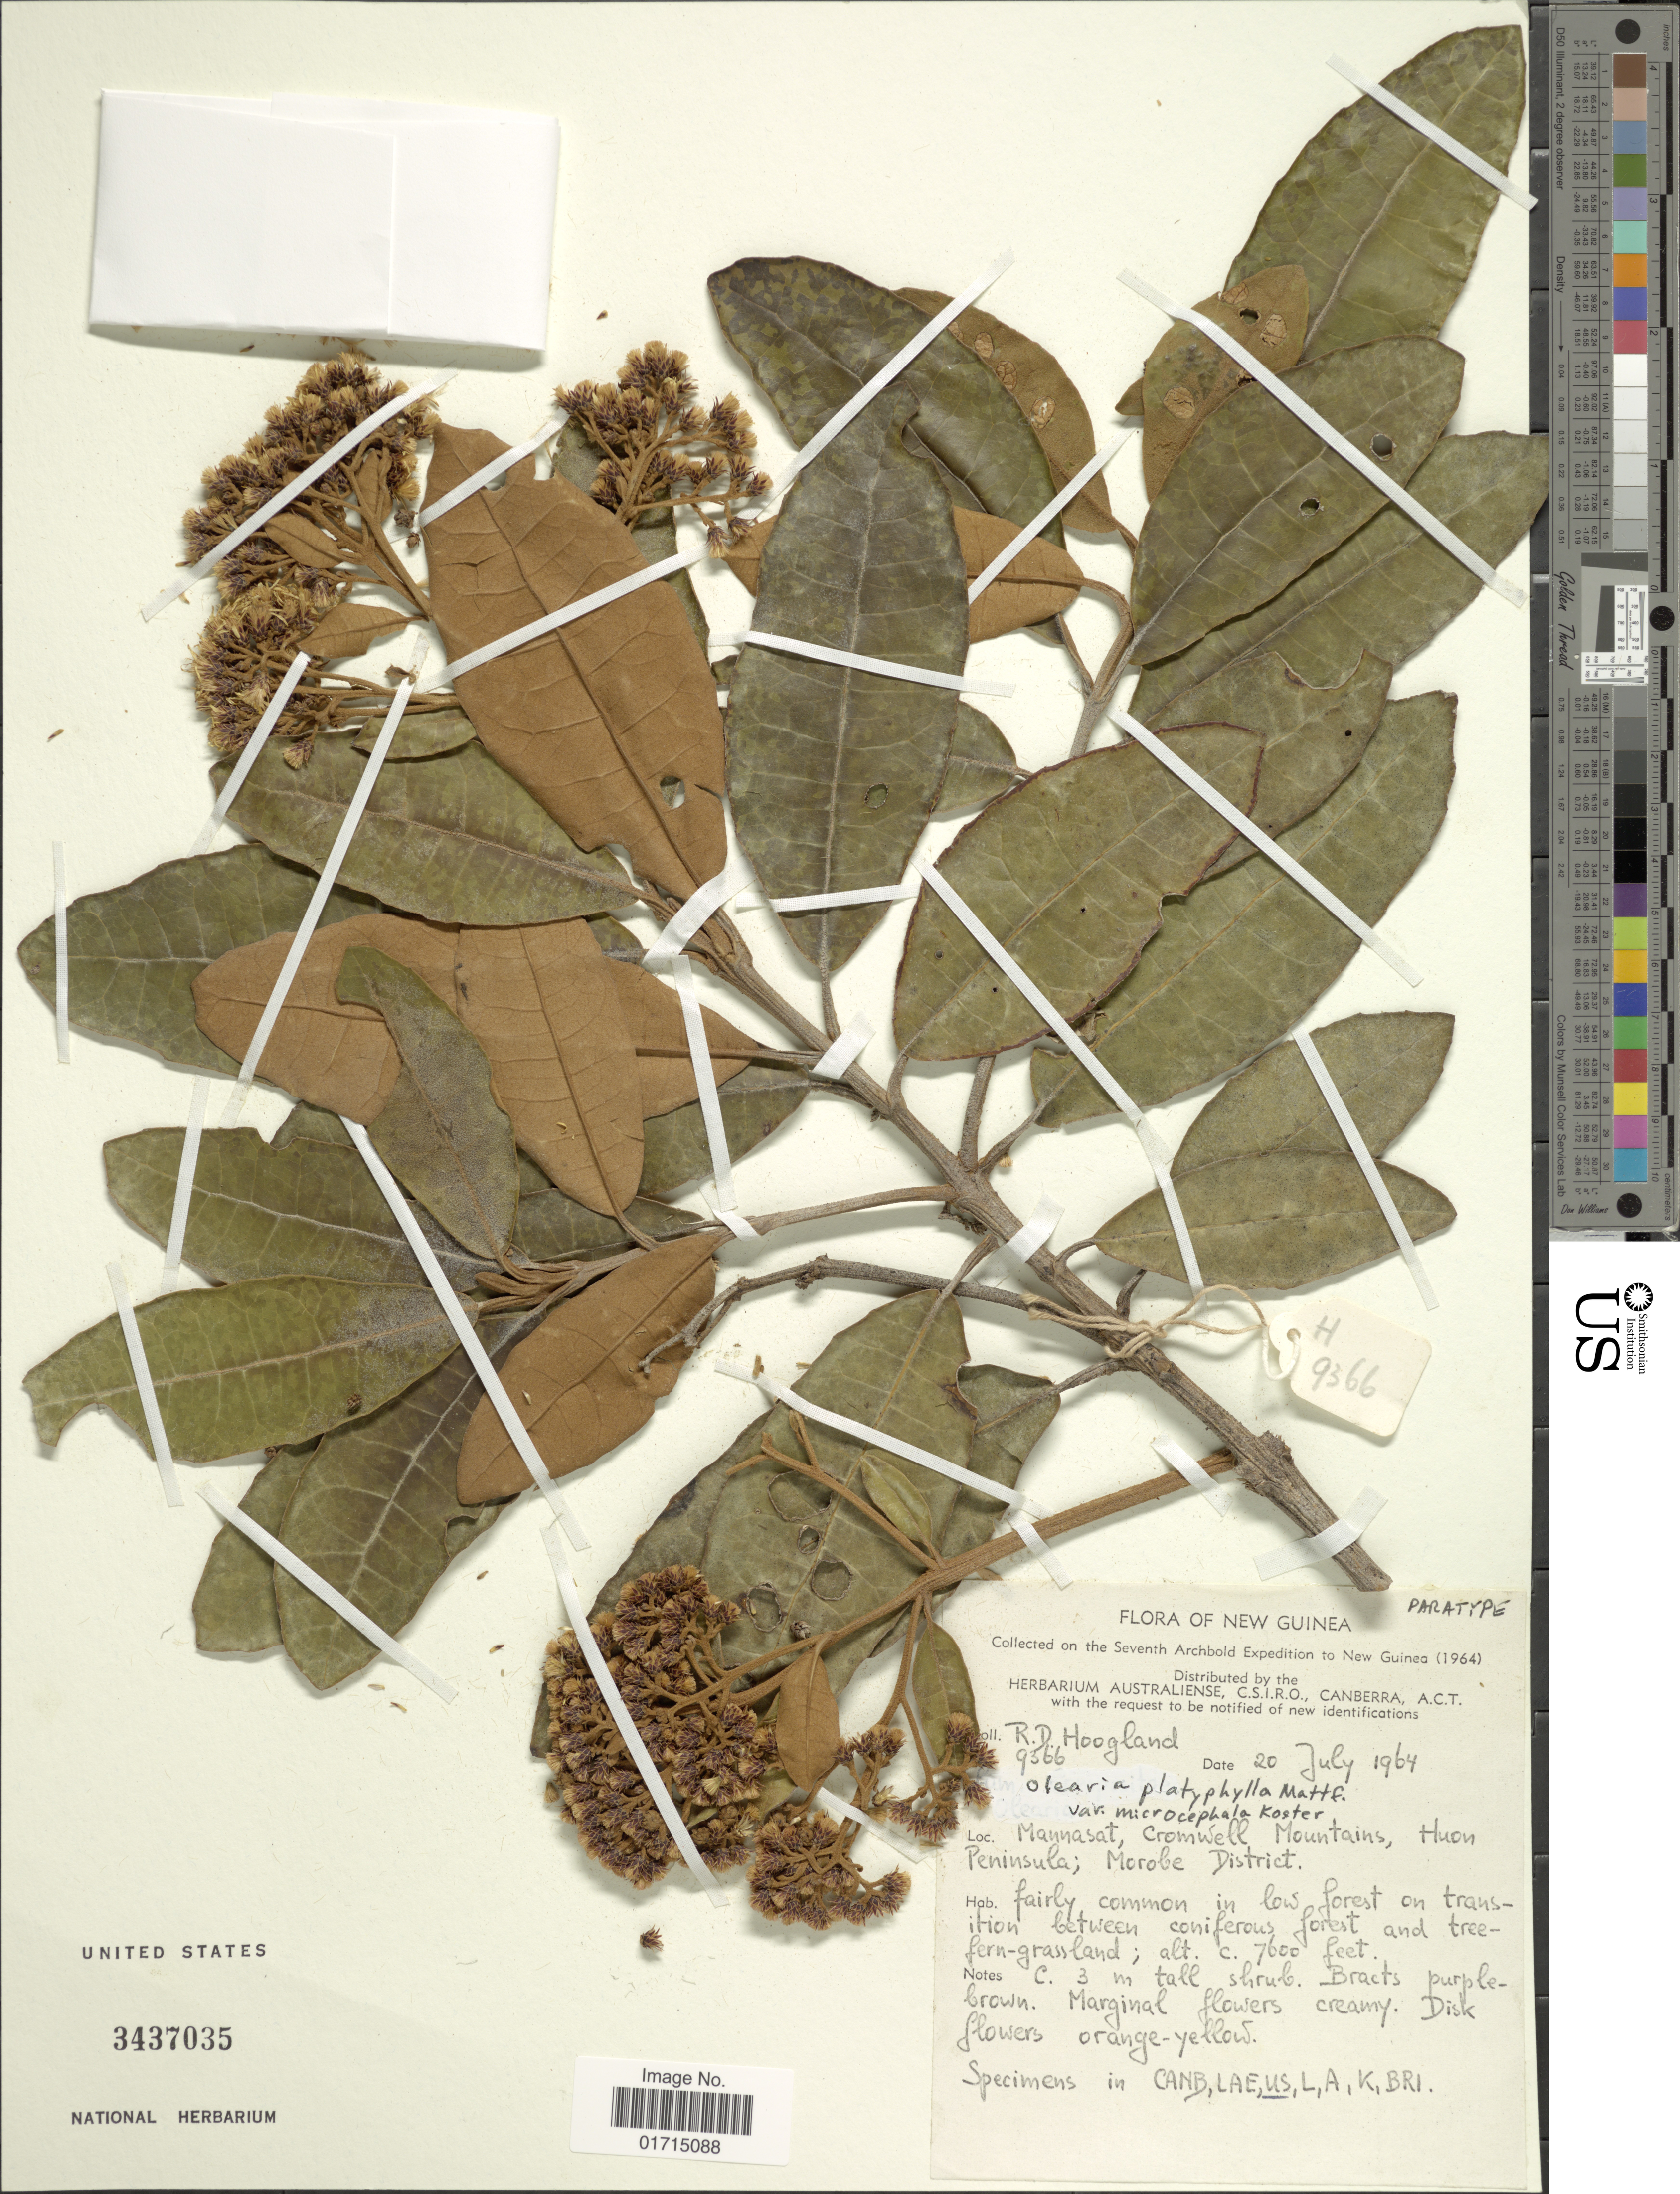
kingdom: Plantae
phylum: Tracheophyta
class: Magnoliopsida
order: Asterales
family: Asteraceae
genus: Olearia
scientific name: Olearia platyphylla var. microcephala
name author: J. Kost.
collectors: R. D. Hoogland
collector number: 9566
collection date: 1964-07-20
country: Papua New Guinea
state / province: Morobe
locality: Mannasat, Cromwell Mountains, Huon Peninsula; Morobe District. in low forest on transition between coniferous forest and treefern-grassland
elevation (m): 2316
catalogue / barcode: US 3437035